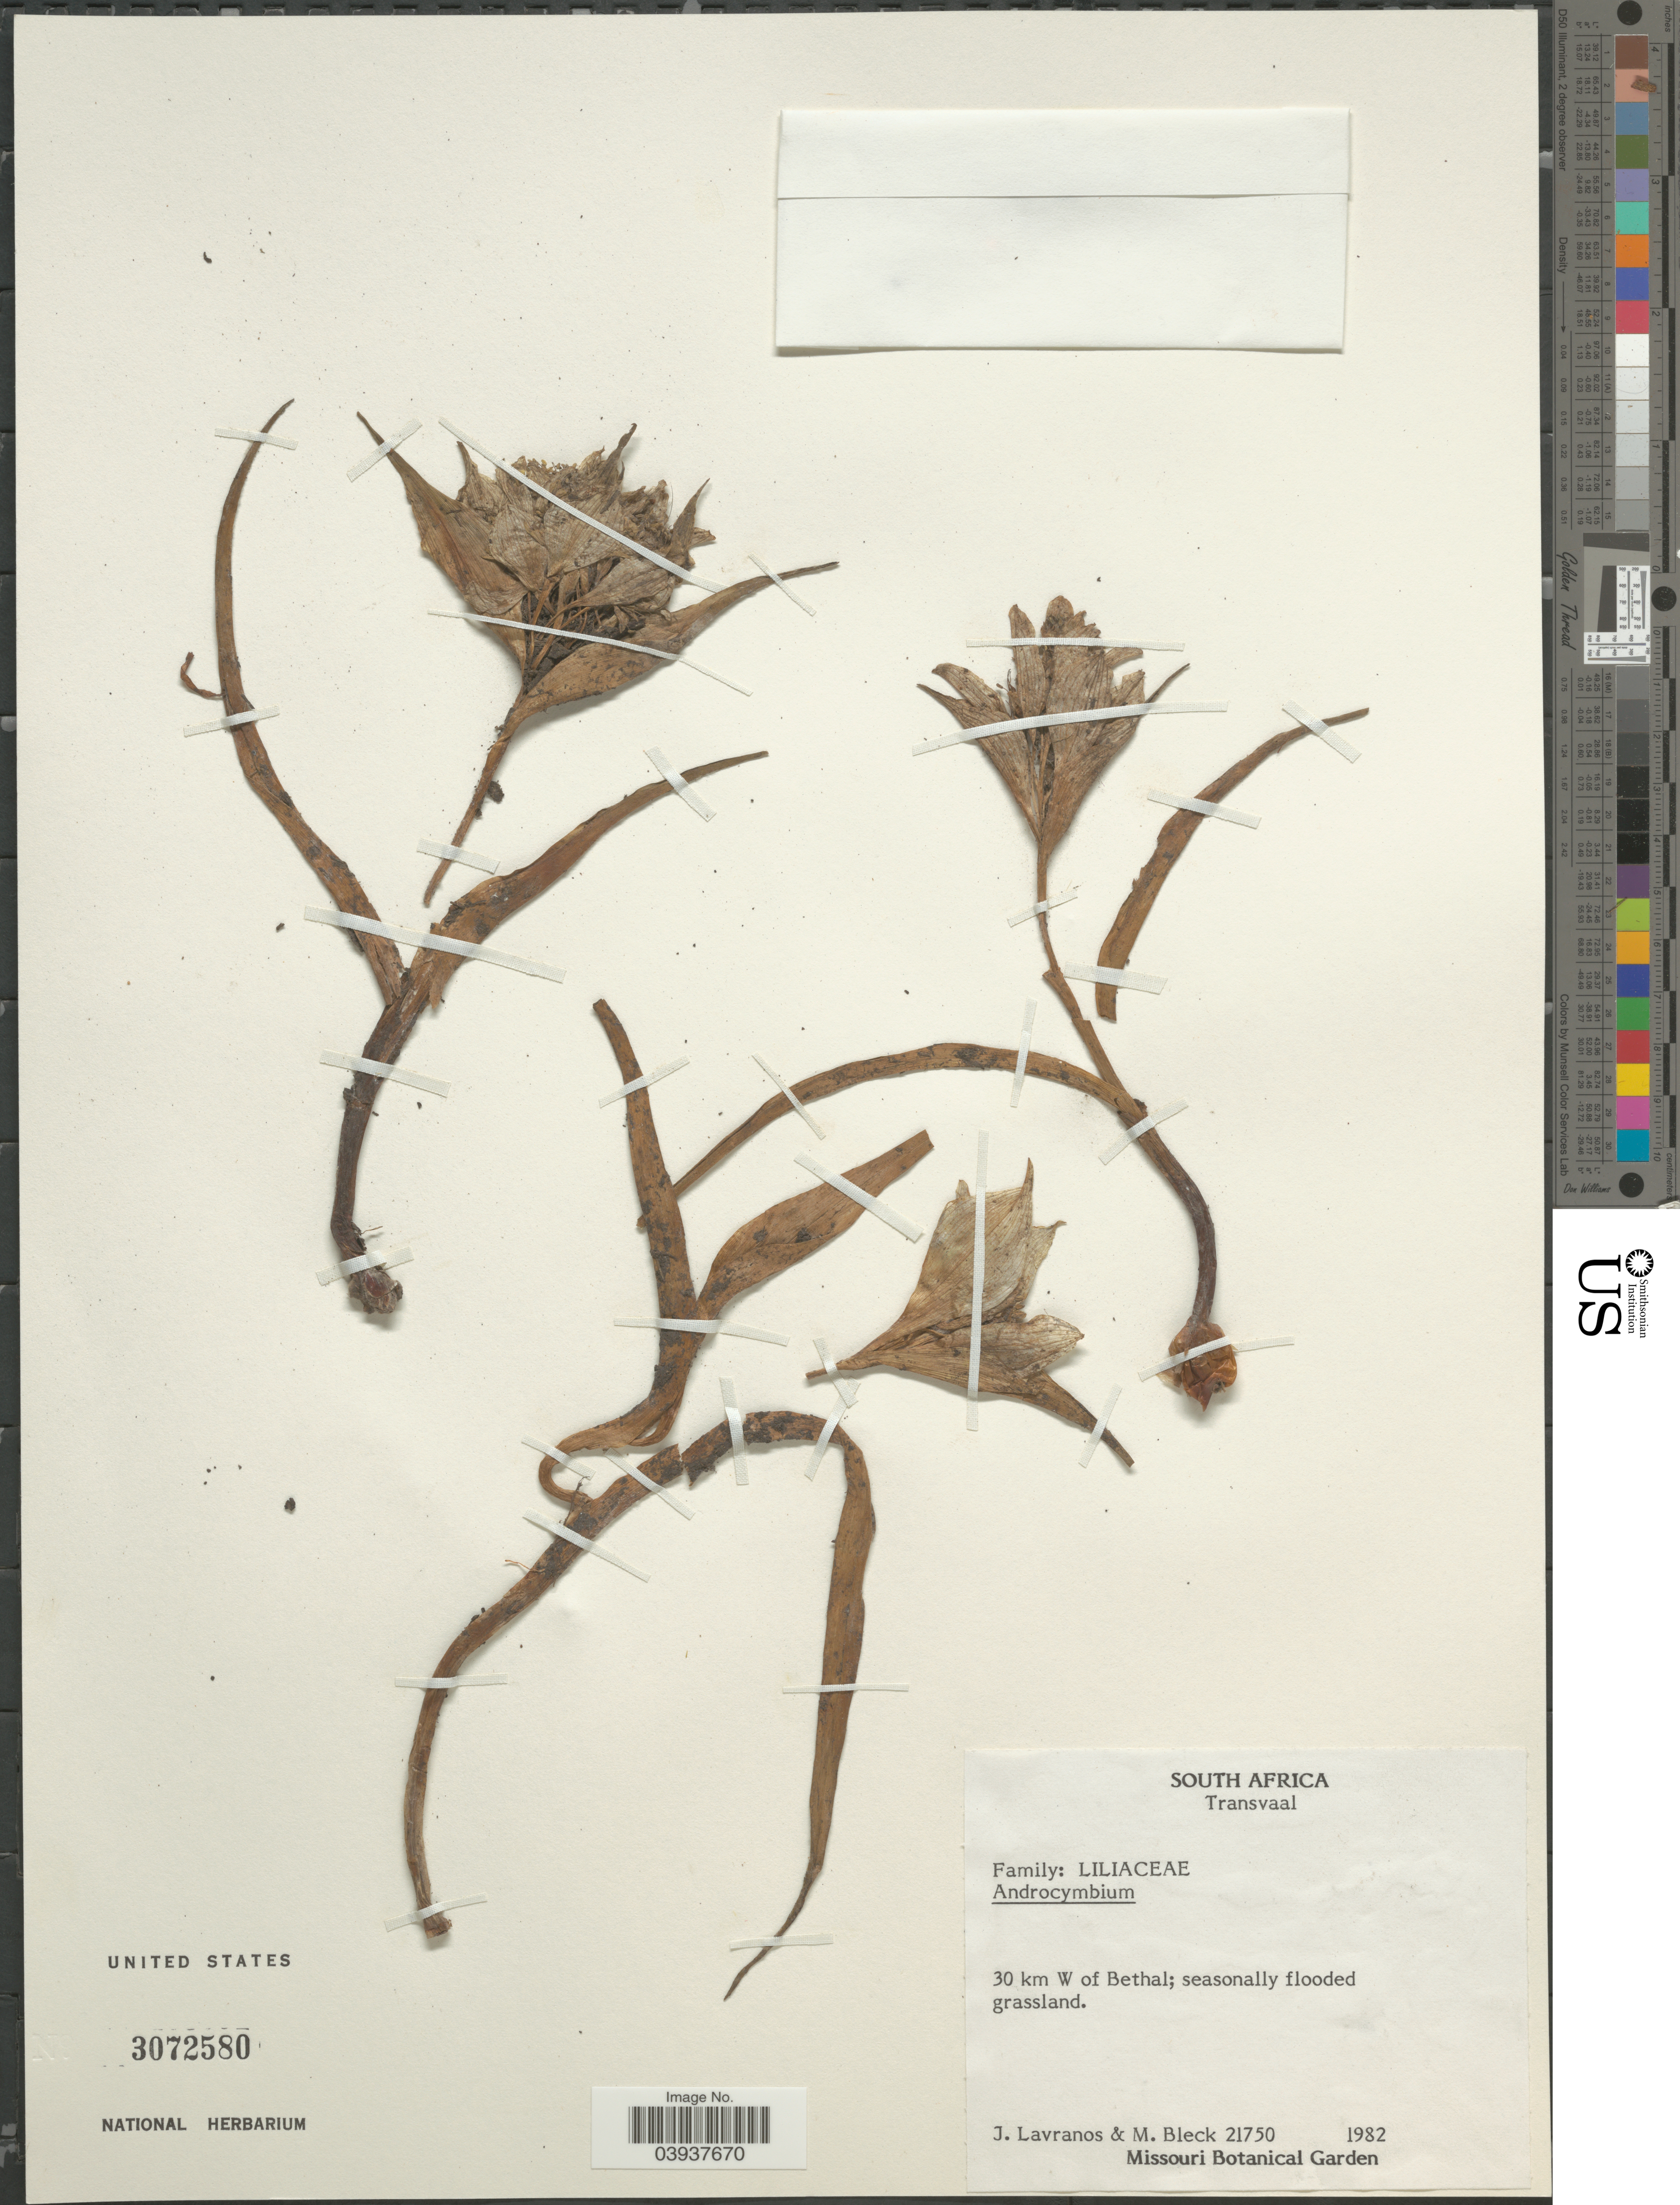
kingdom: Plantae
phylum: Tracheophyta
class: Liliopsida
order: Liliales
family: Colchicaceae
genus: Androcymbium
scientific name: Androcymbium sp.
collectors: J. Lavranos & M. Bleck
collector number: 21750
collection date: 1982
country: South Africa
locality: Transvaal. 30 km W of Bethal; seasonally flooded grassland.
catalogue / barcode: US 3072580